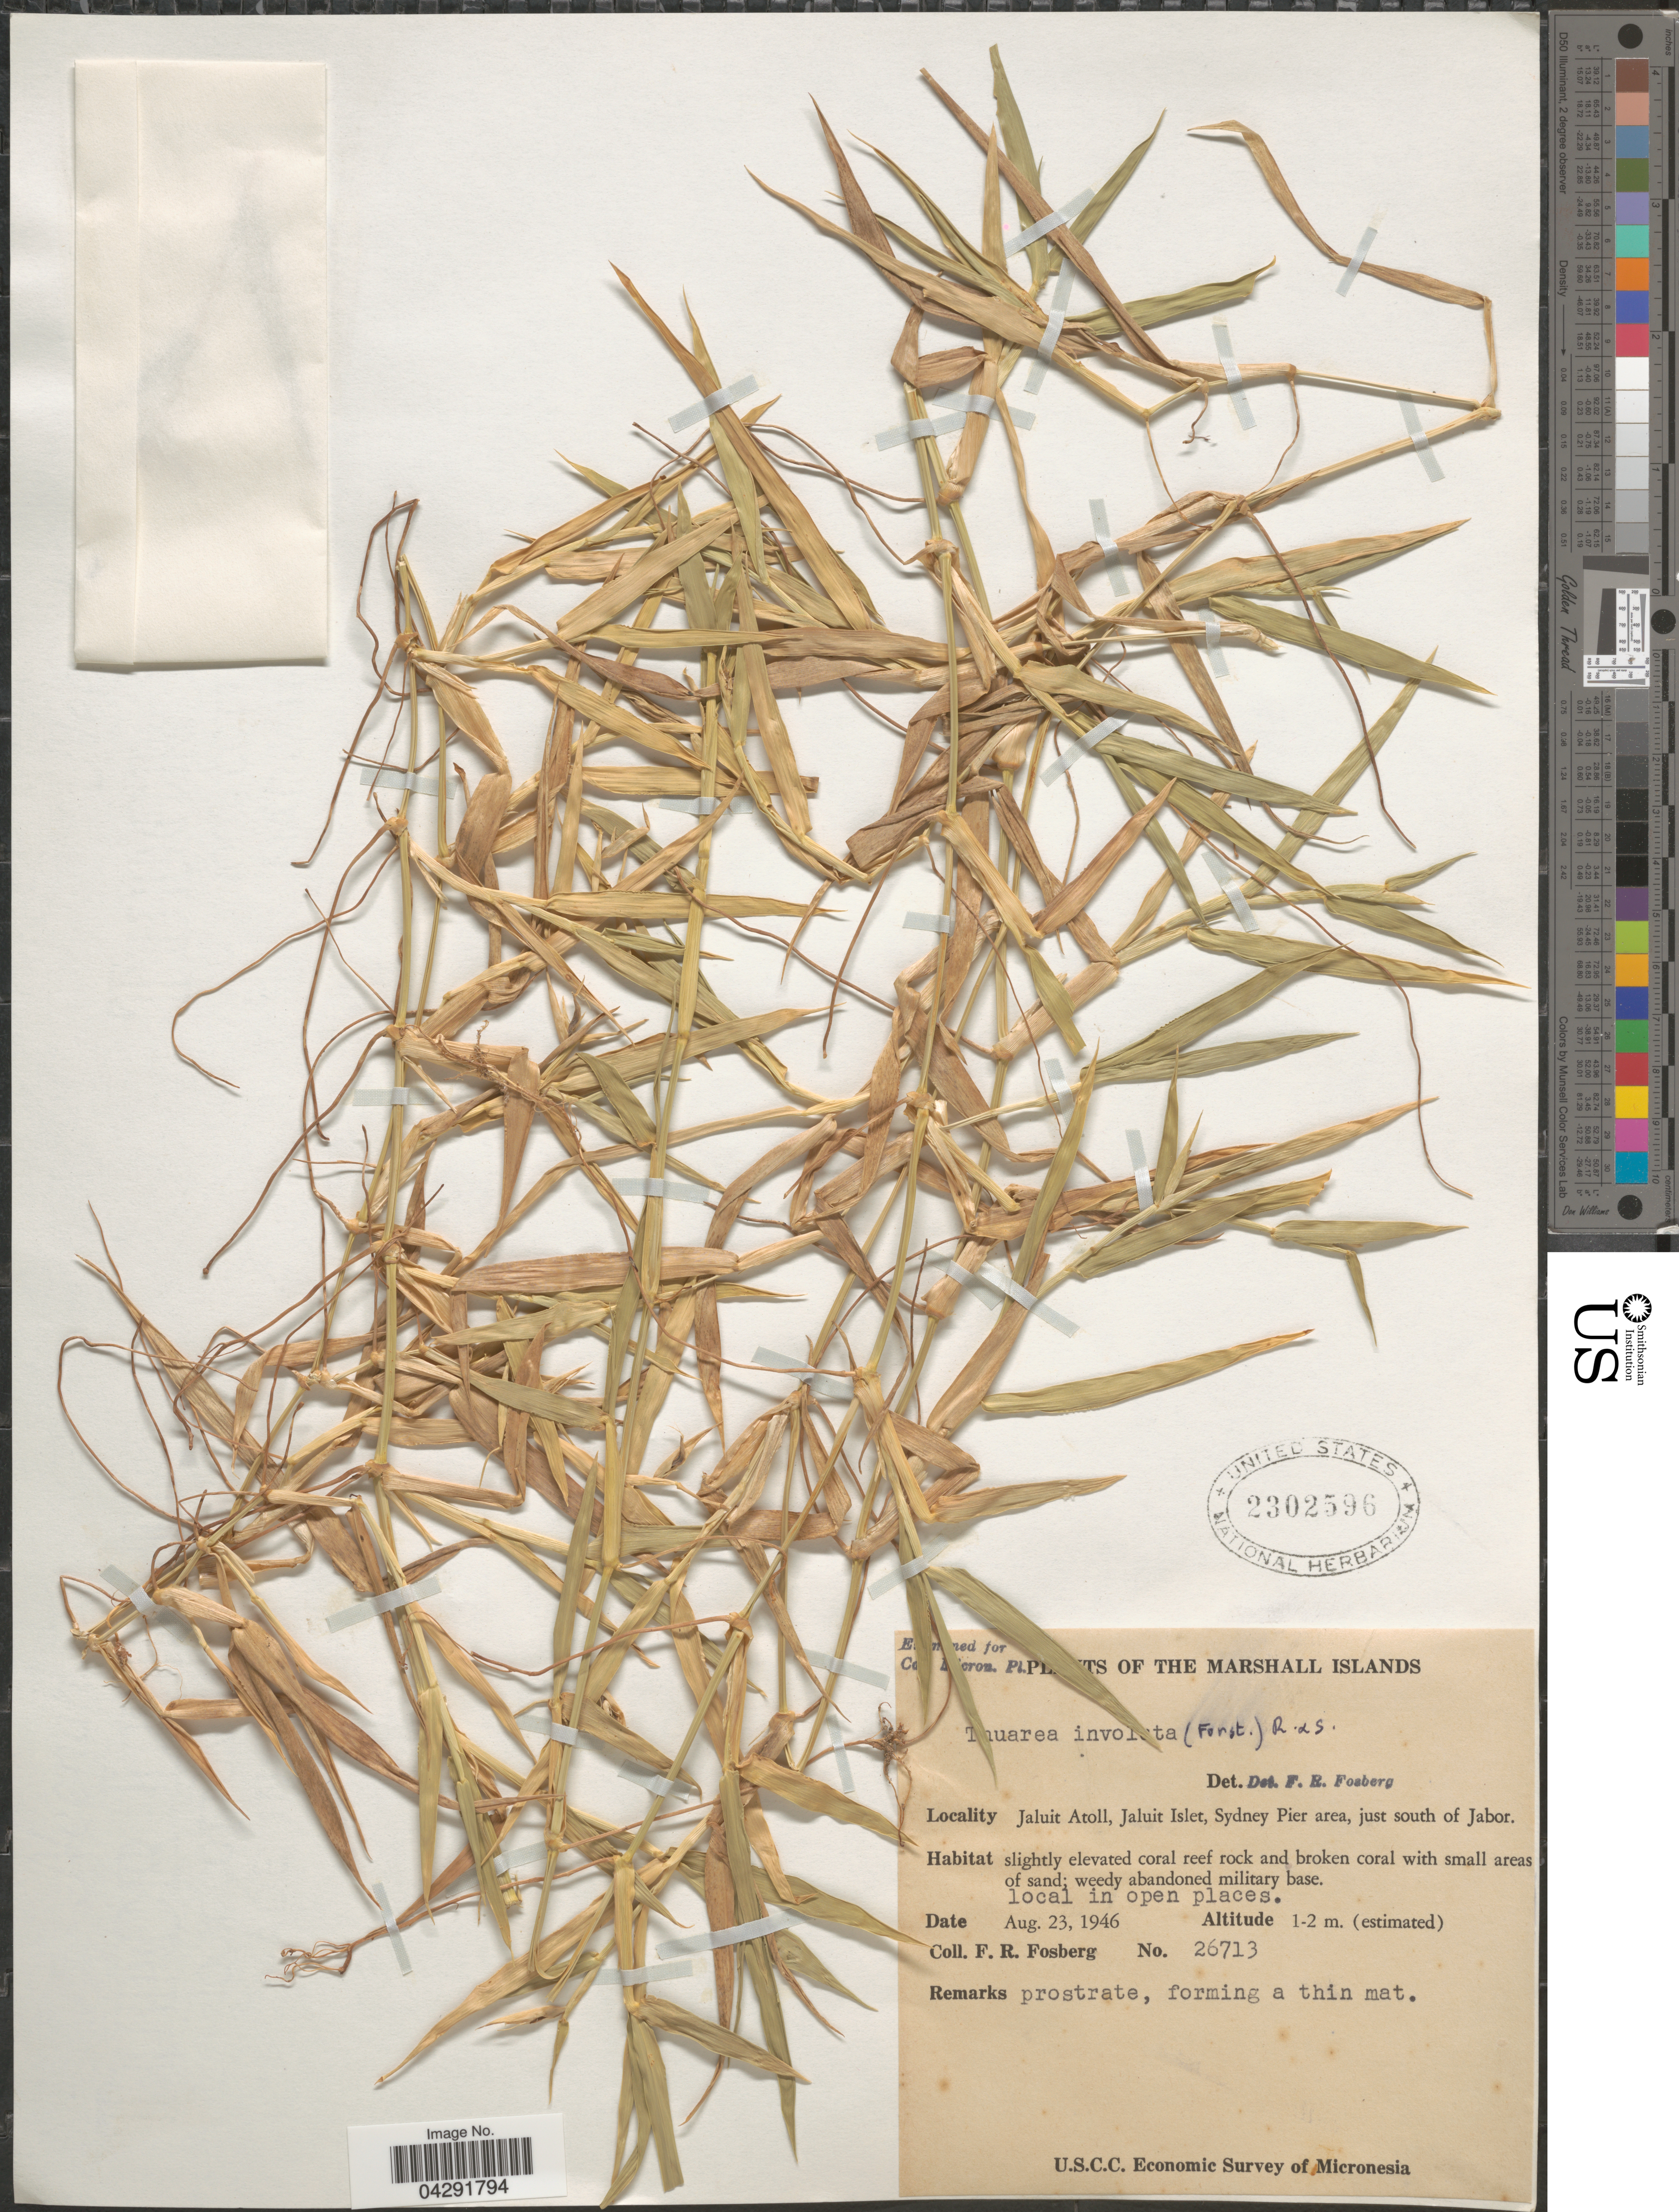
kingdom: Plantae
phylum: Tracheophyta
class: Liliopsida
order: Poales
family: Poaceae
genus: Thuarea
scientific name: Thuarea involuta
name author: (G. Forst.) R. Br. ex Sm.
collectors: F. R. Fosberg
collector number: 26713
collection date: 1946-08-23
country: Marshall Islands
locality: Jaluit Atoll, Jaluit Islet, Sydney Pier area, just south of Jabor. U.S.C.C. Economic Survey of Micronesia.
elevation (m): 1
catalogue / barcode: US 2302596